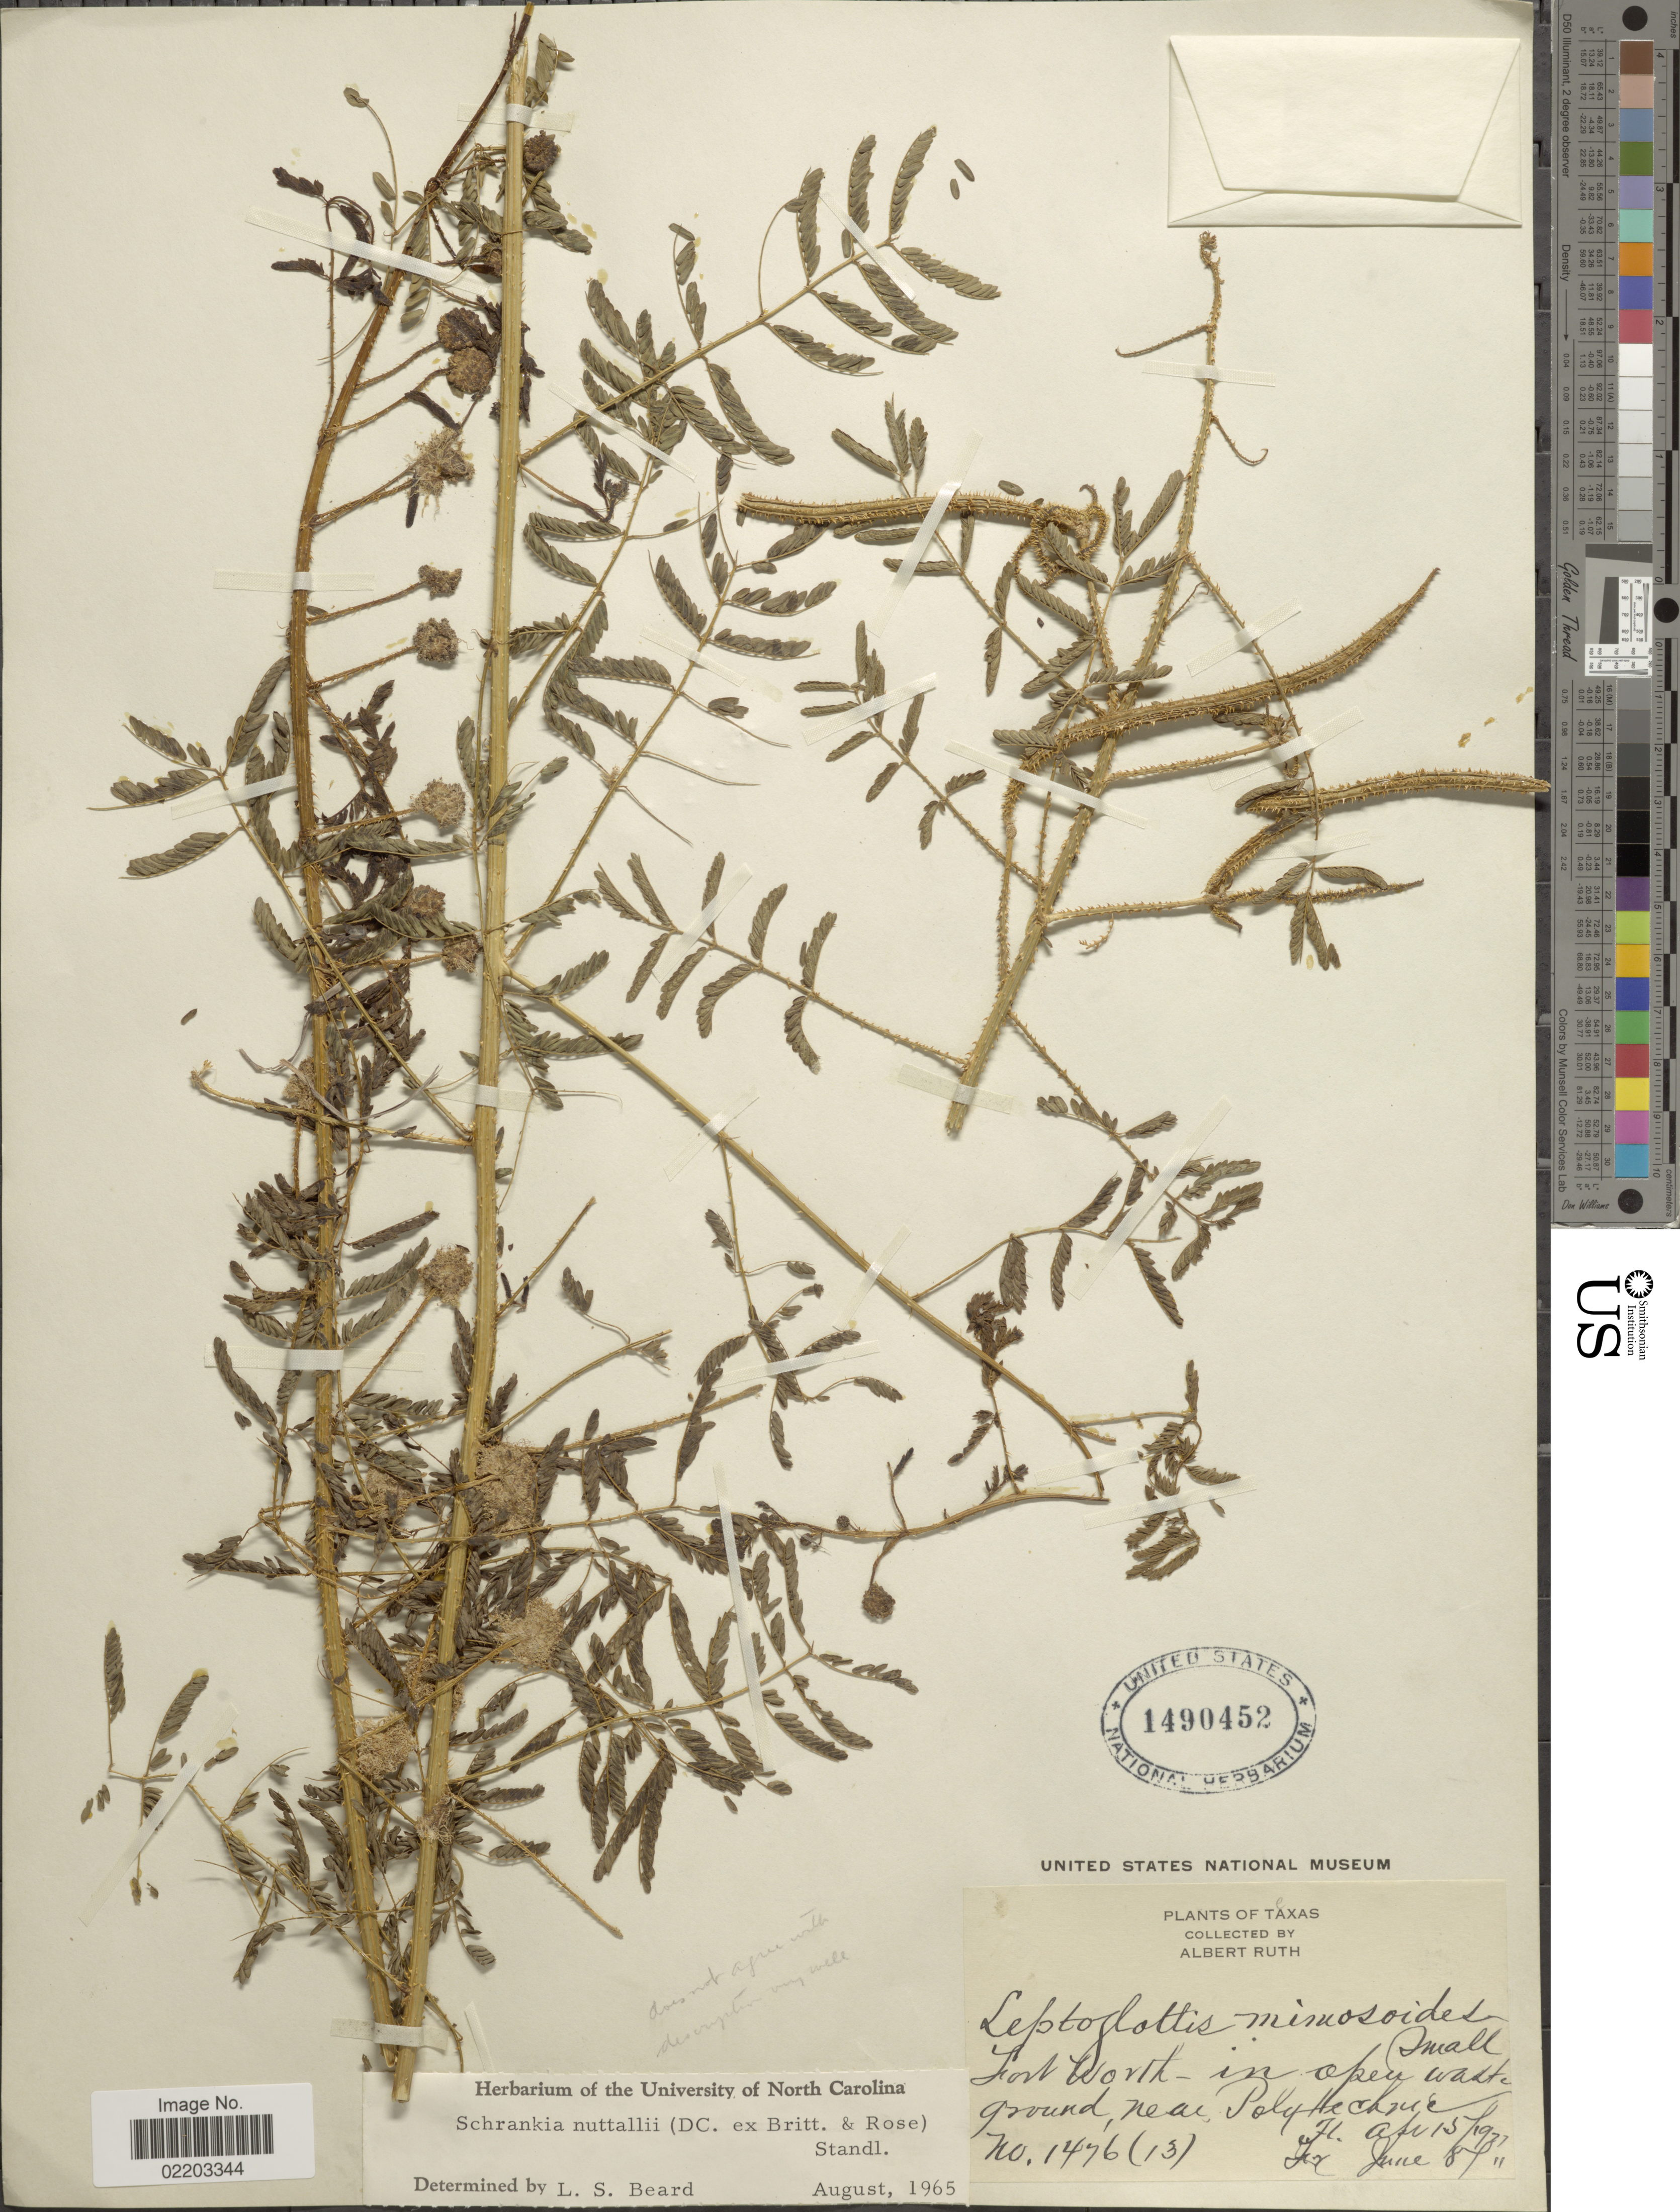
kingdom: Plantae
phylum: Tracheophyta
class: Magnoliopsida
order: Fabales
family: Fabaceae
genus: Mimosa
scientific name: Mimosa nuttallii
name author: (DC.) B.L. Turner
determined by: Strong, M. T., (US), Smithsonian Institution - National Museum of Natural History (UNITED STATES)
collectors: A. Ruth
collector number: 1476 (13)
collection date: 1927-04-15/1927-06-08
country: United States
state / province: Texas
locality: Fort Worth - in open waste ground, near Polytechnic.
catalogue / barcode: US 1490452